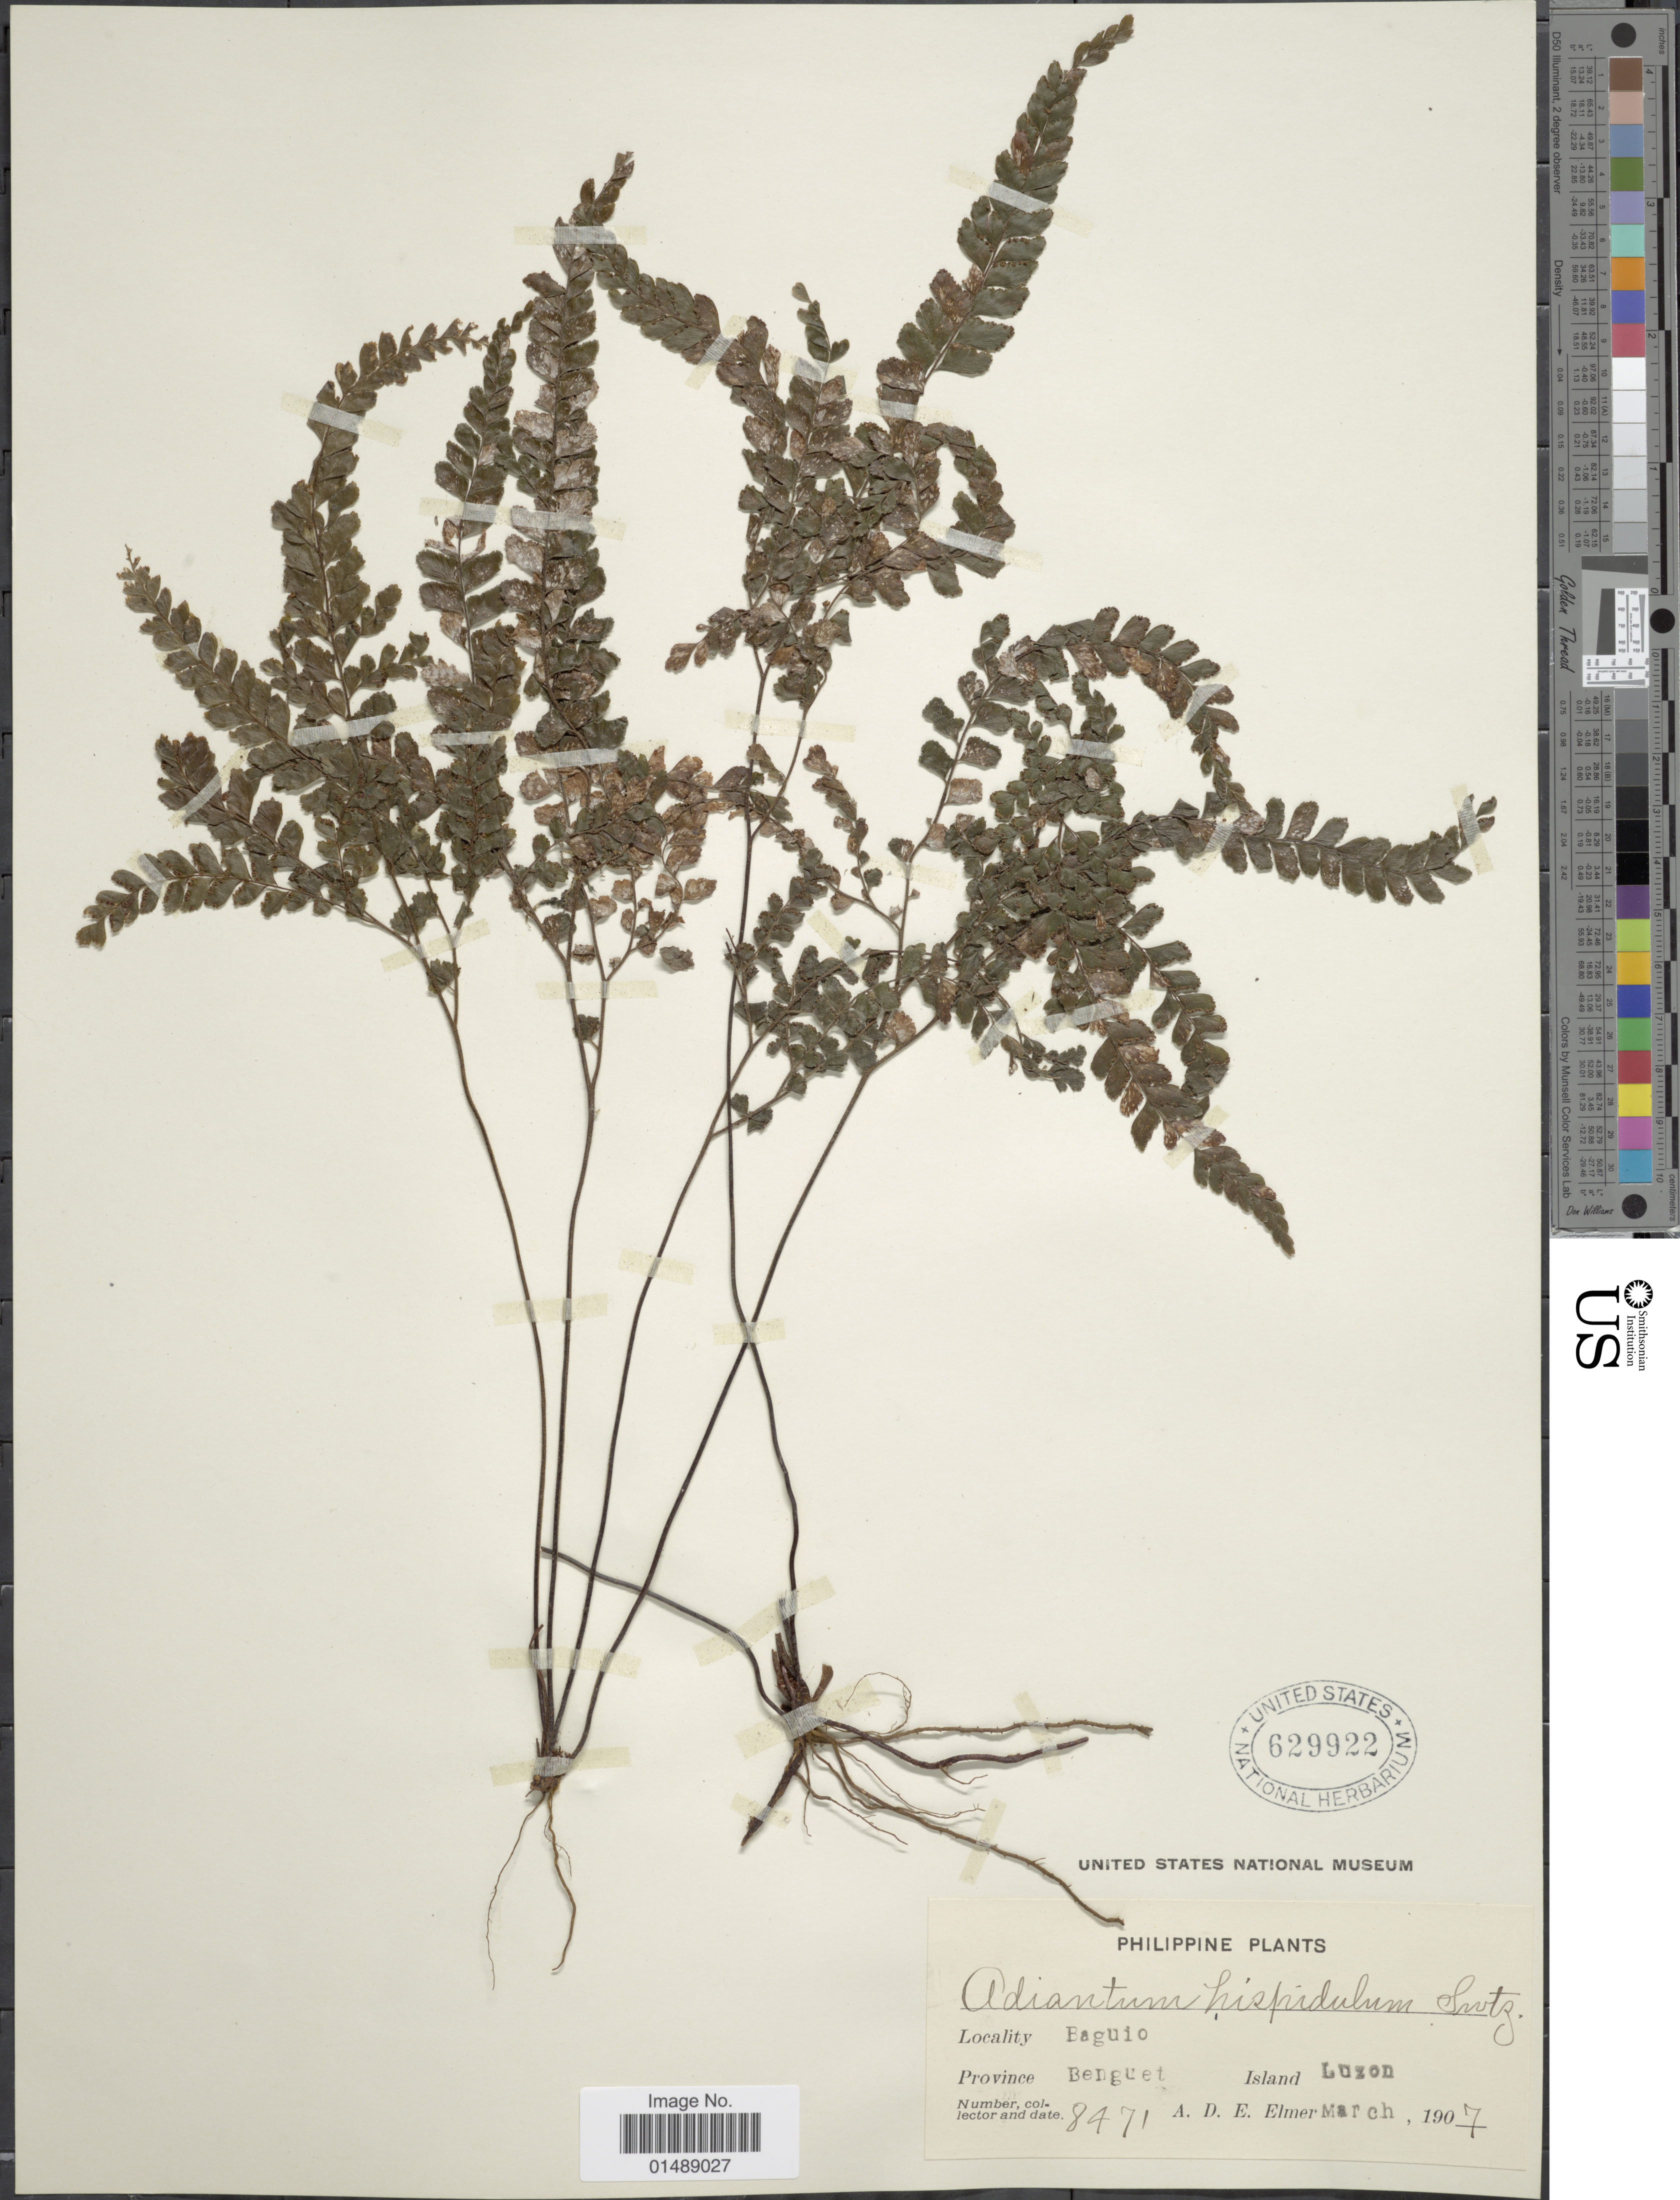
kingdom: Plantae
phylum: Tracheophyta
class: Polypodiopsida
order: Polypodiales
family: Pteridaceae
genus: Adiantum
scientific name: Adiantum hispidulum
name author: Sw.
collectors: A. D. E. Elmer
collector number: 8471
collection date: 1907-03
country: Philippines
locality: Baguio, Province Bengue, Island Luzon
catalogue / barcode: US 629922